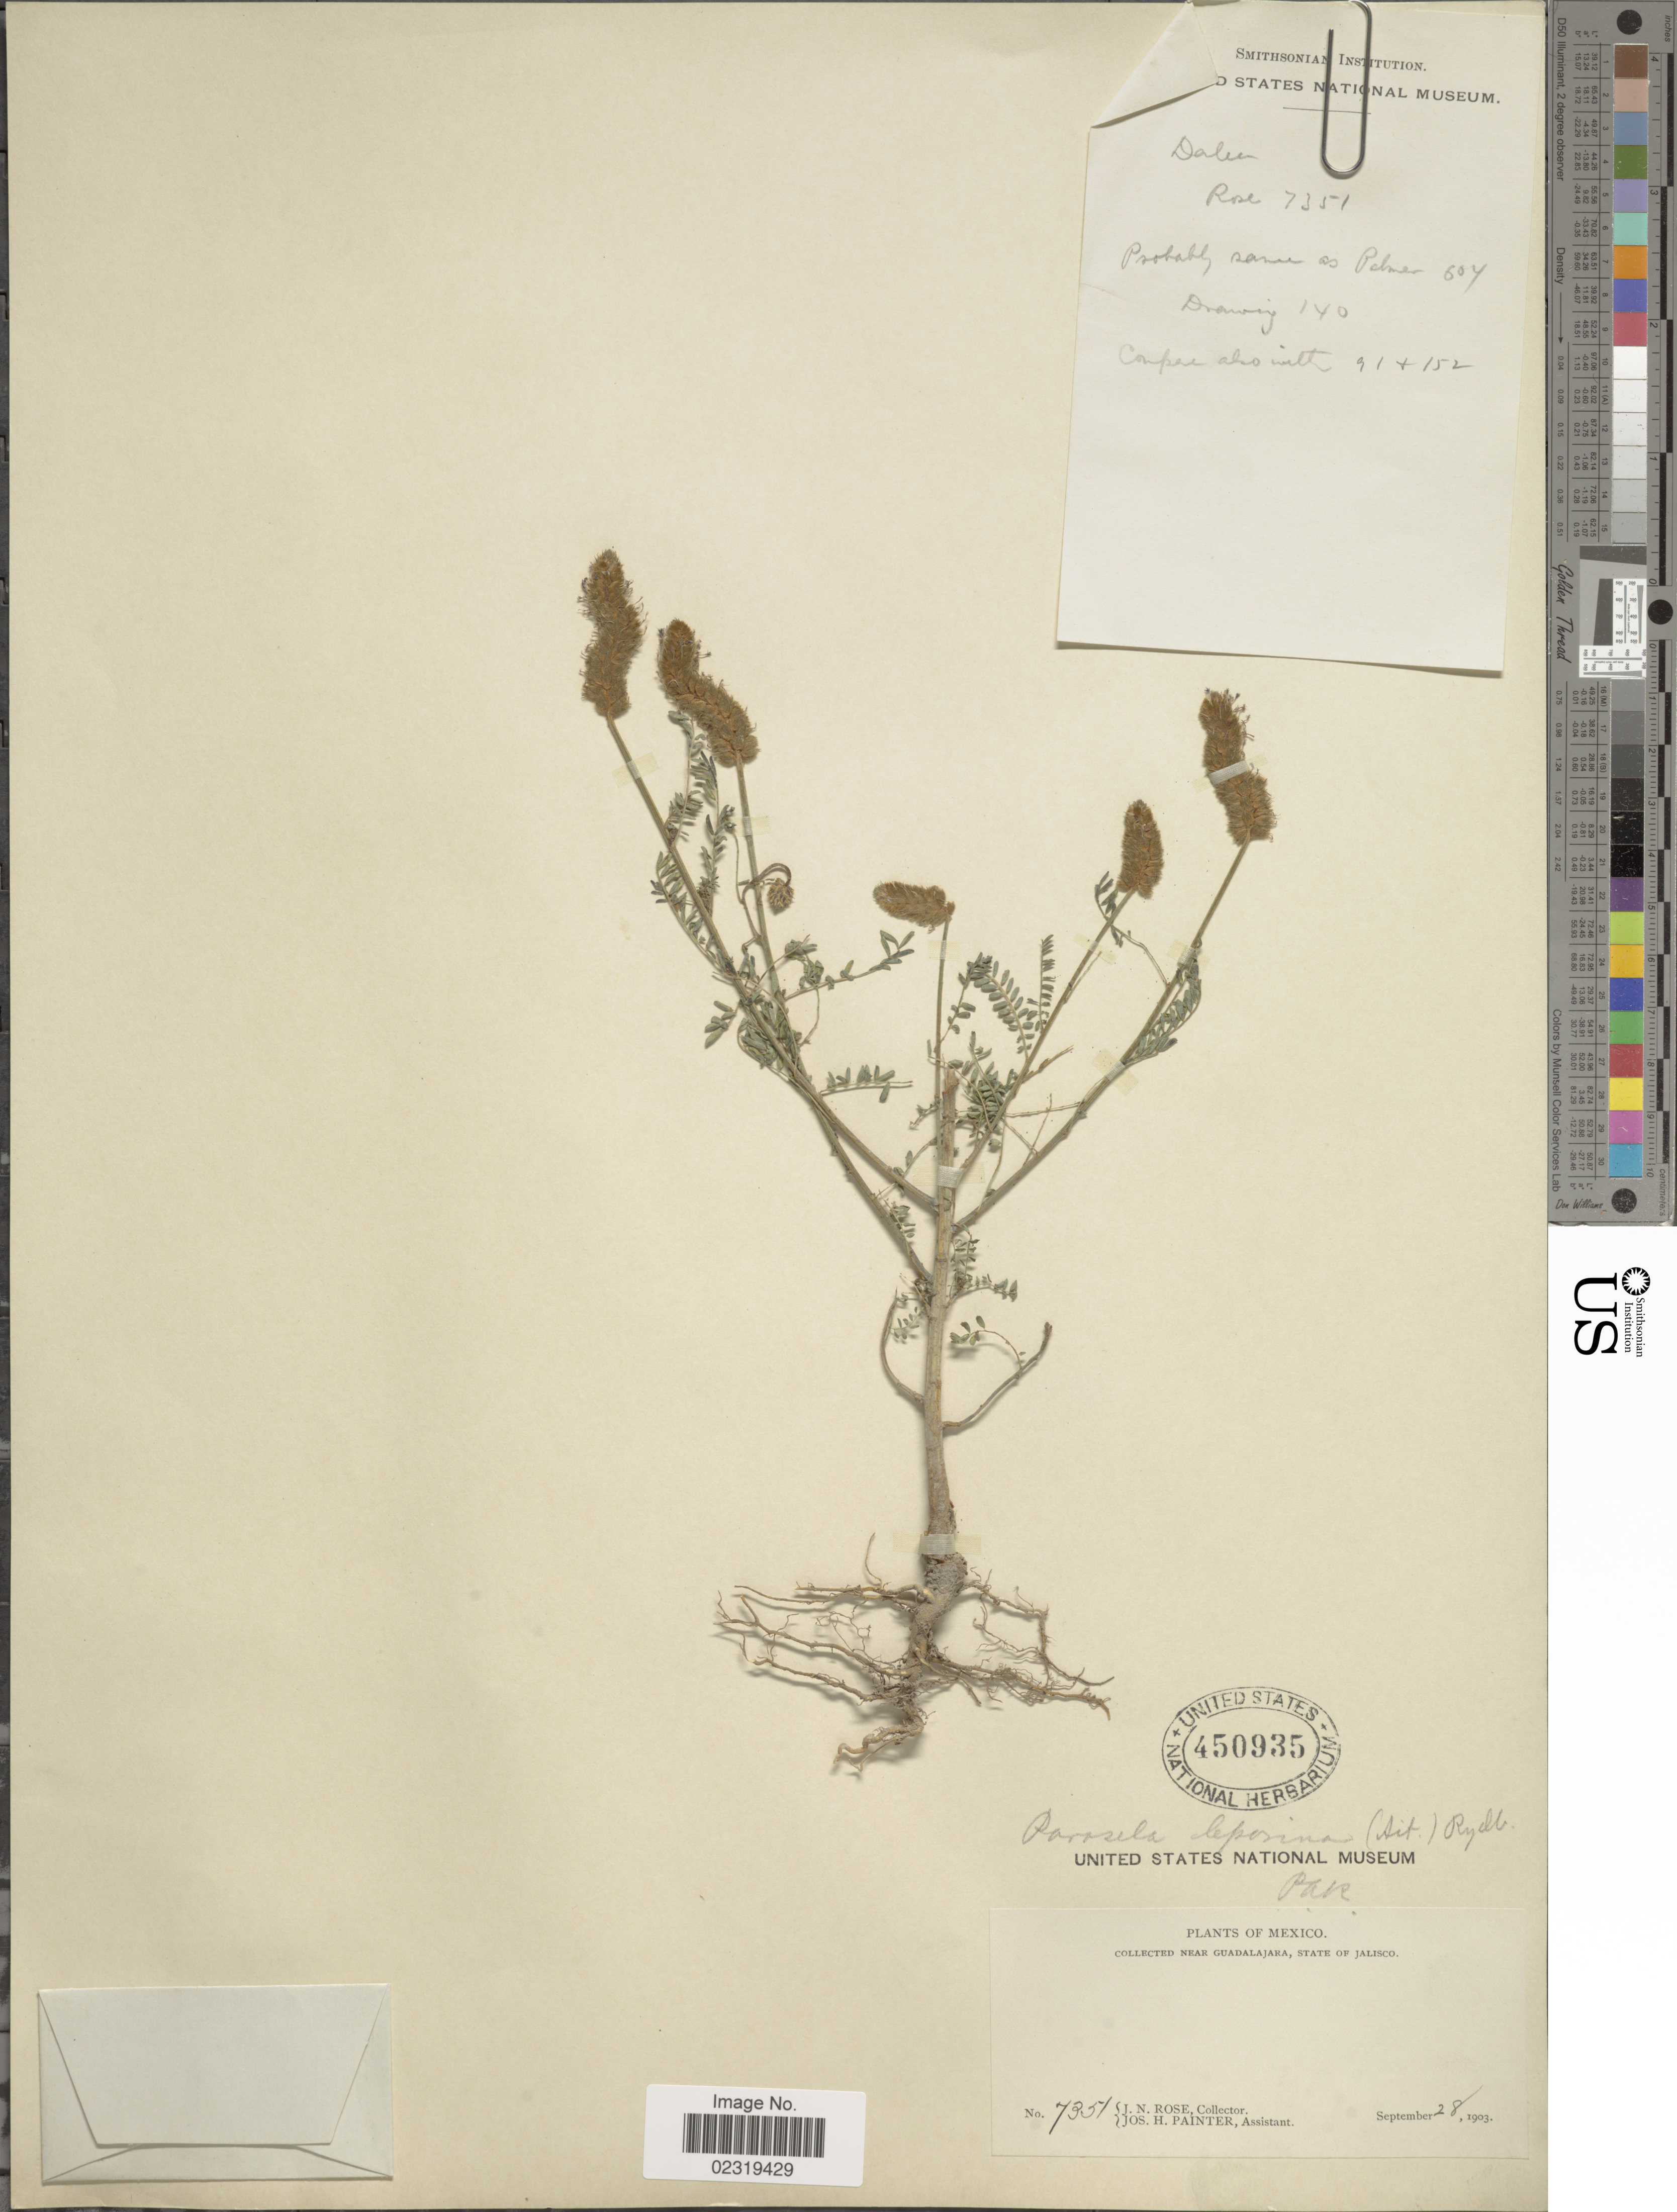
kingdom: Plantae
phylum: Tracheophyta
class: Magnoliopsida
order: Fabales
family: Fabaceae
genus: Dalea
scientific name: Dalea leporina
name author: (Aiton) Bullock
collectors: J. N. Rose & J. H. Painter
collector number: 7351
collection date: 1903-09-28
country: Mexico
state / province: Jalisco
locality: Near Guadalajara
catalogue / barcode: US 450935